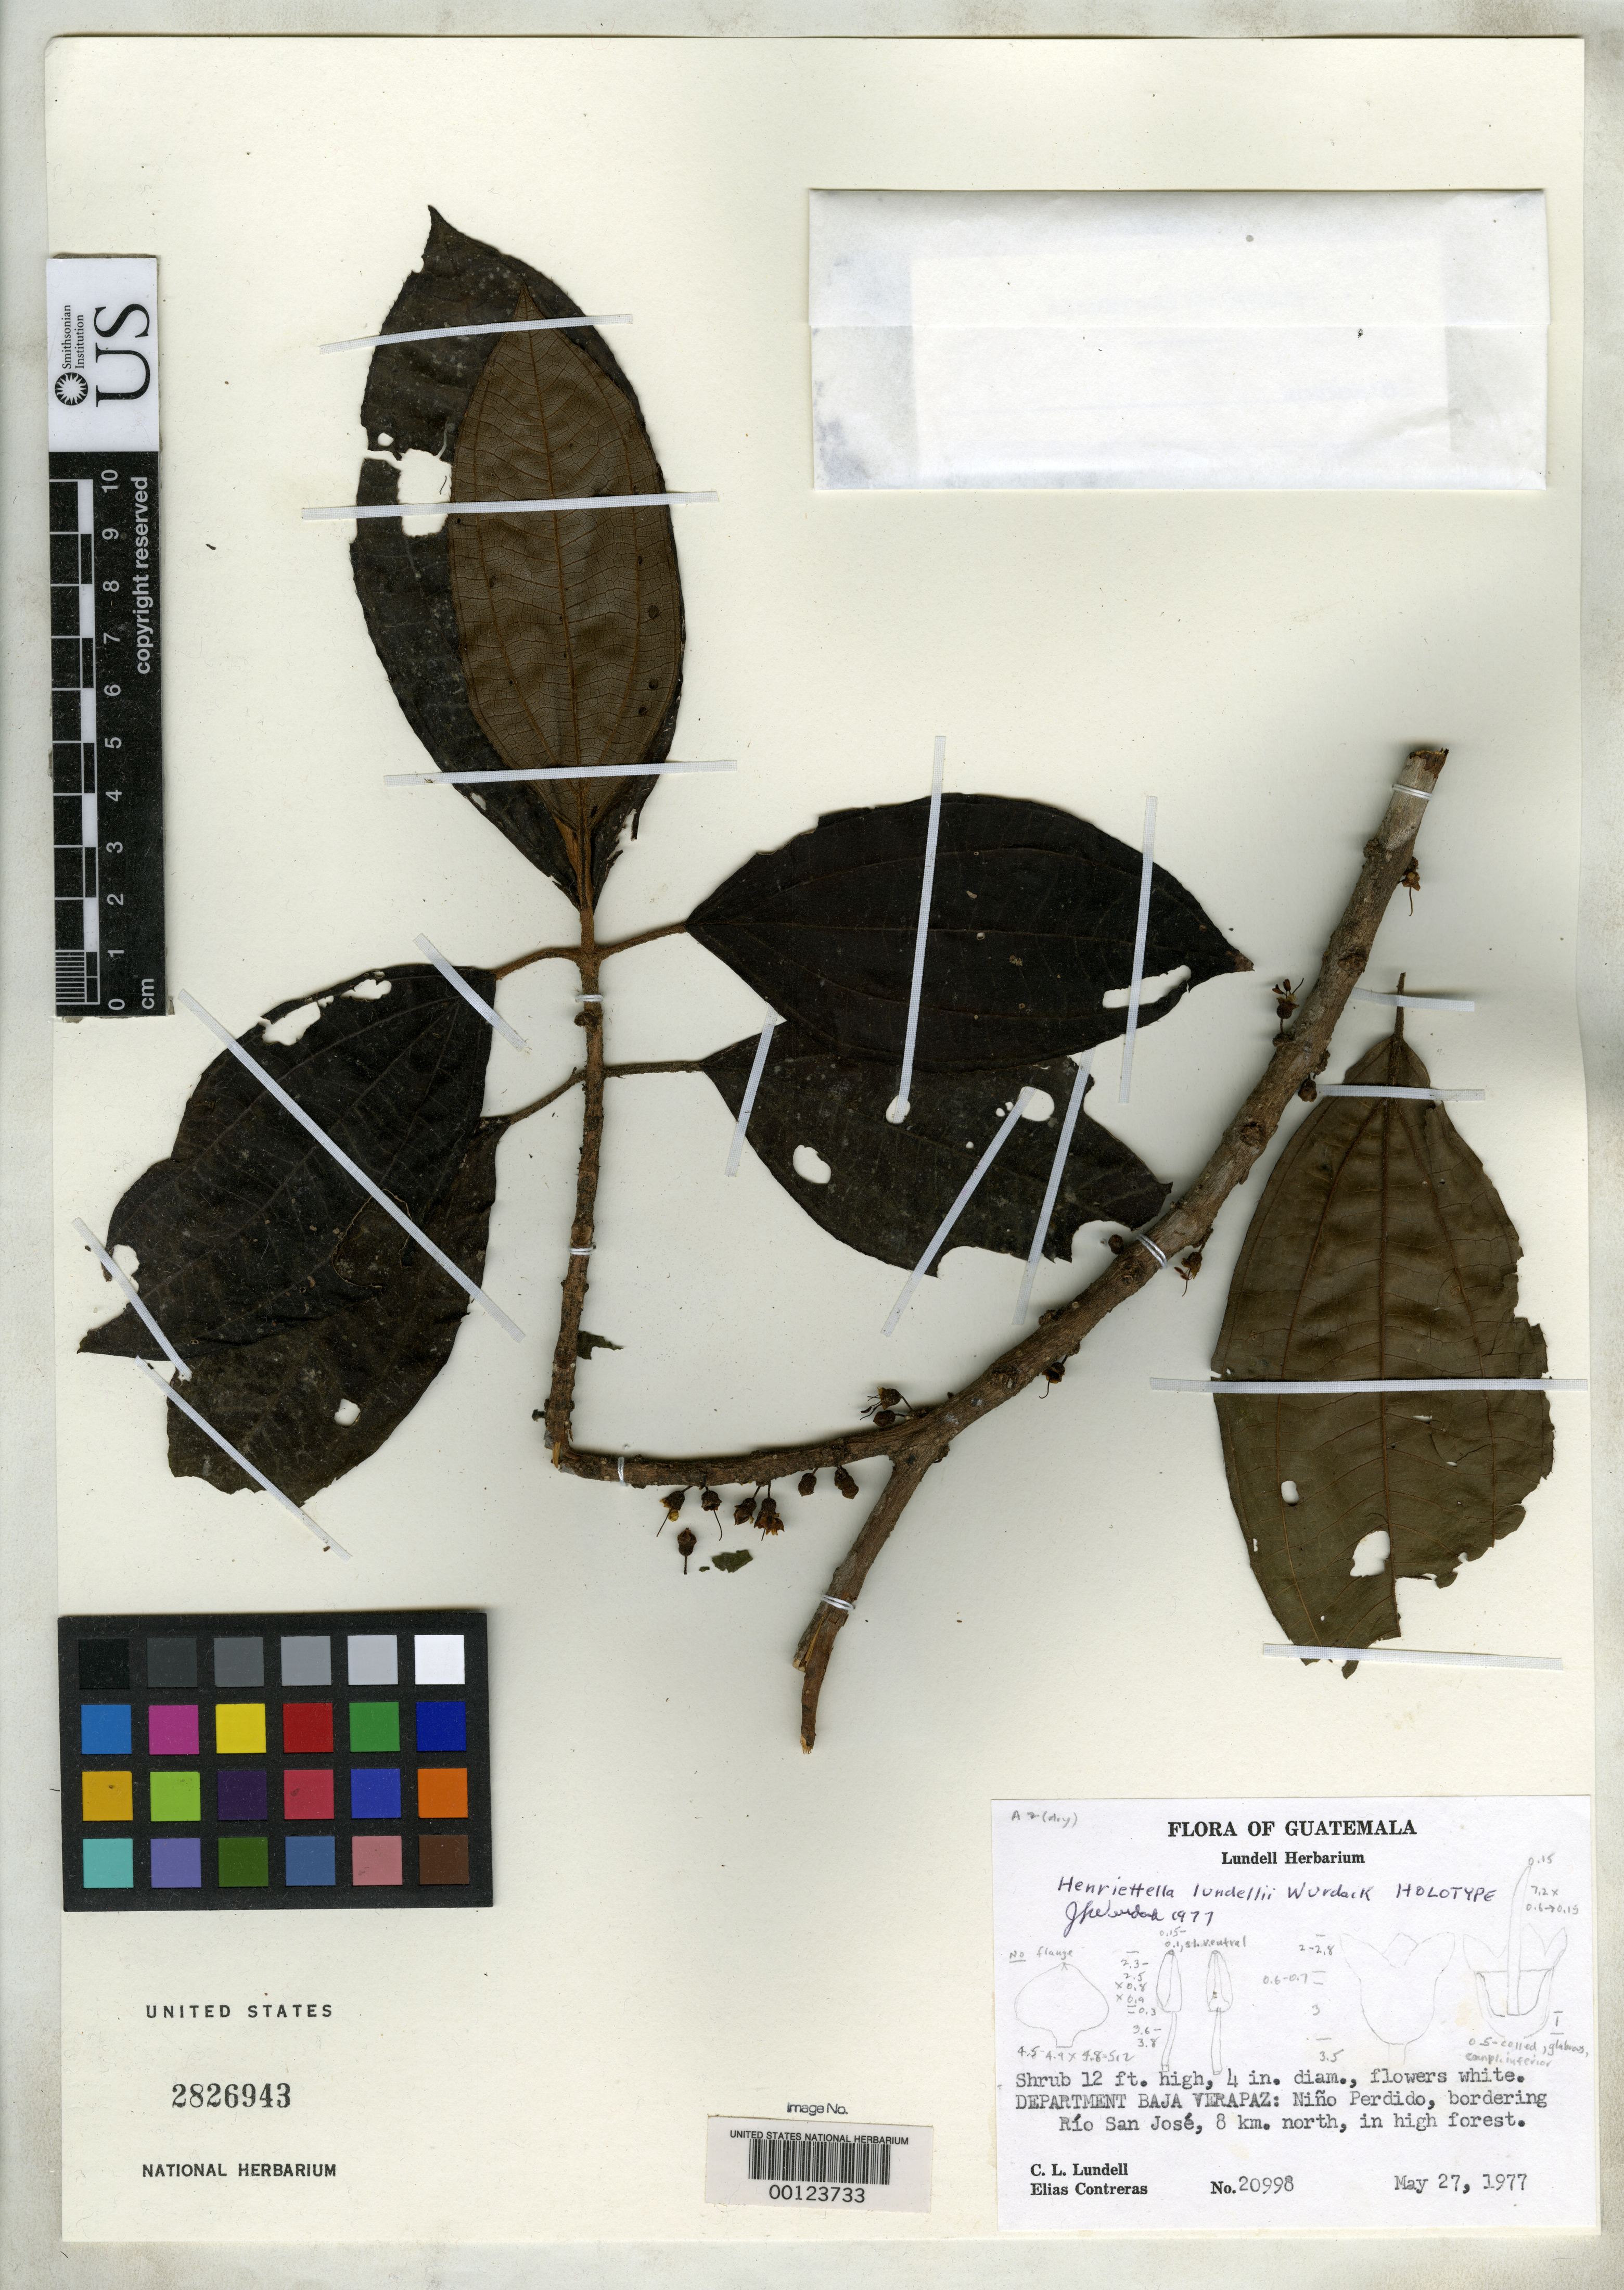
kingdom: Plantae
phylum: Tracheophyta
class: Magnoliopsida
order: Myrtales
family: Melastomataceae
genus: Henriettella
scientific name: Henriettella lundellii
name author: Wurdack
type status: Holotype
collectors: C. L. Lundell & E. Contreras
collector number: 20998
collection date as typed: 27 May 1977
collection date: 1977-05-27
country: Guatemala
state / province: Baja Verapaz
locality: Nino Perdido.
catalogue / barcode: US 2826943